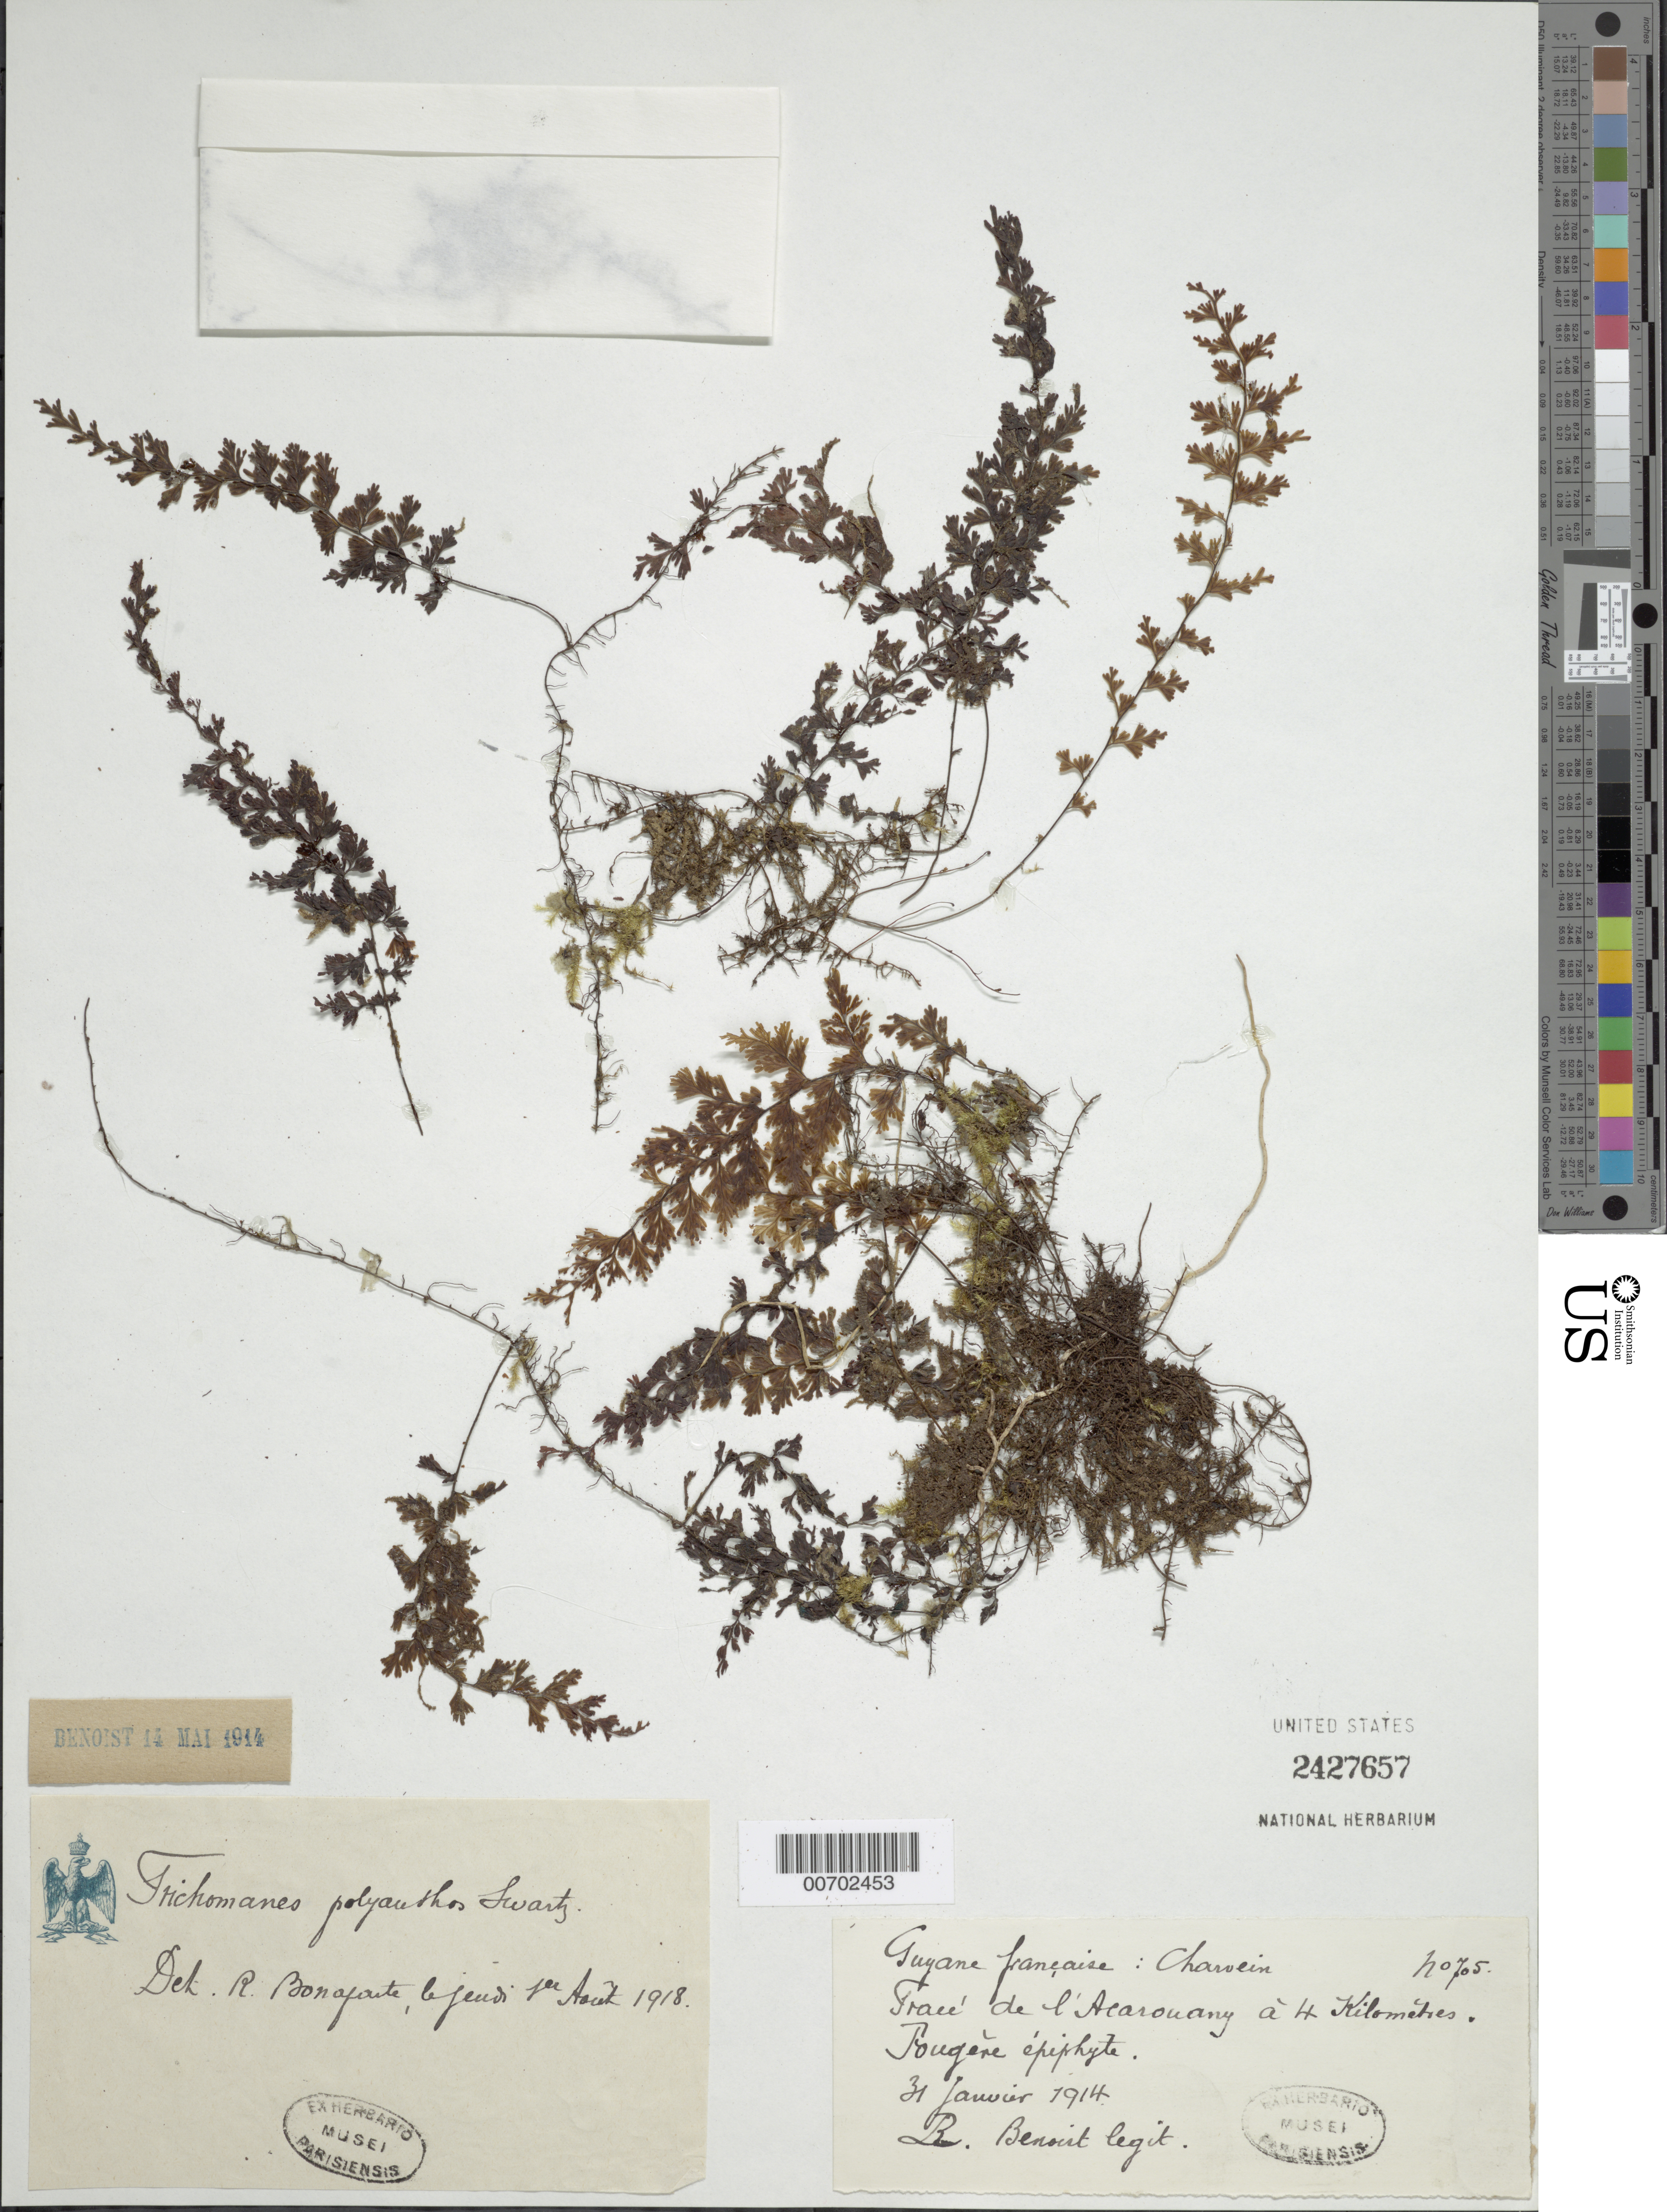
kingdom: Plantae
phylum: Tracheophyta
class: Polypodiopsida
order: Hymenophyllales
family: Hymenophyllaceae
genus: Hymenophyllum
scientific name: Hymenophyllum decurrens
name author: (Jacq.) Sw.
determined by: Bonaparte, R. N.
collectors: R. Benoist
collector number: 705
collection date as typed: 31-Jan-14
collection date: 1914-01-31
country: French Guiana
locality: Charvein, Trace de l'Acarouany a 4 km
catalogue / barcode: US 2427657